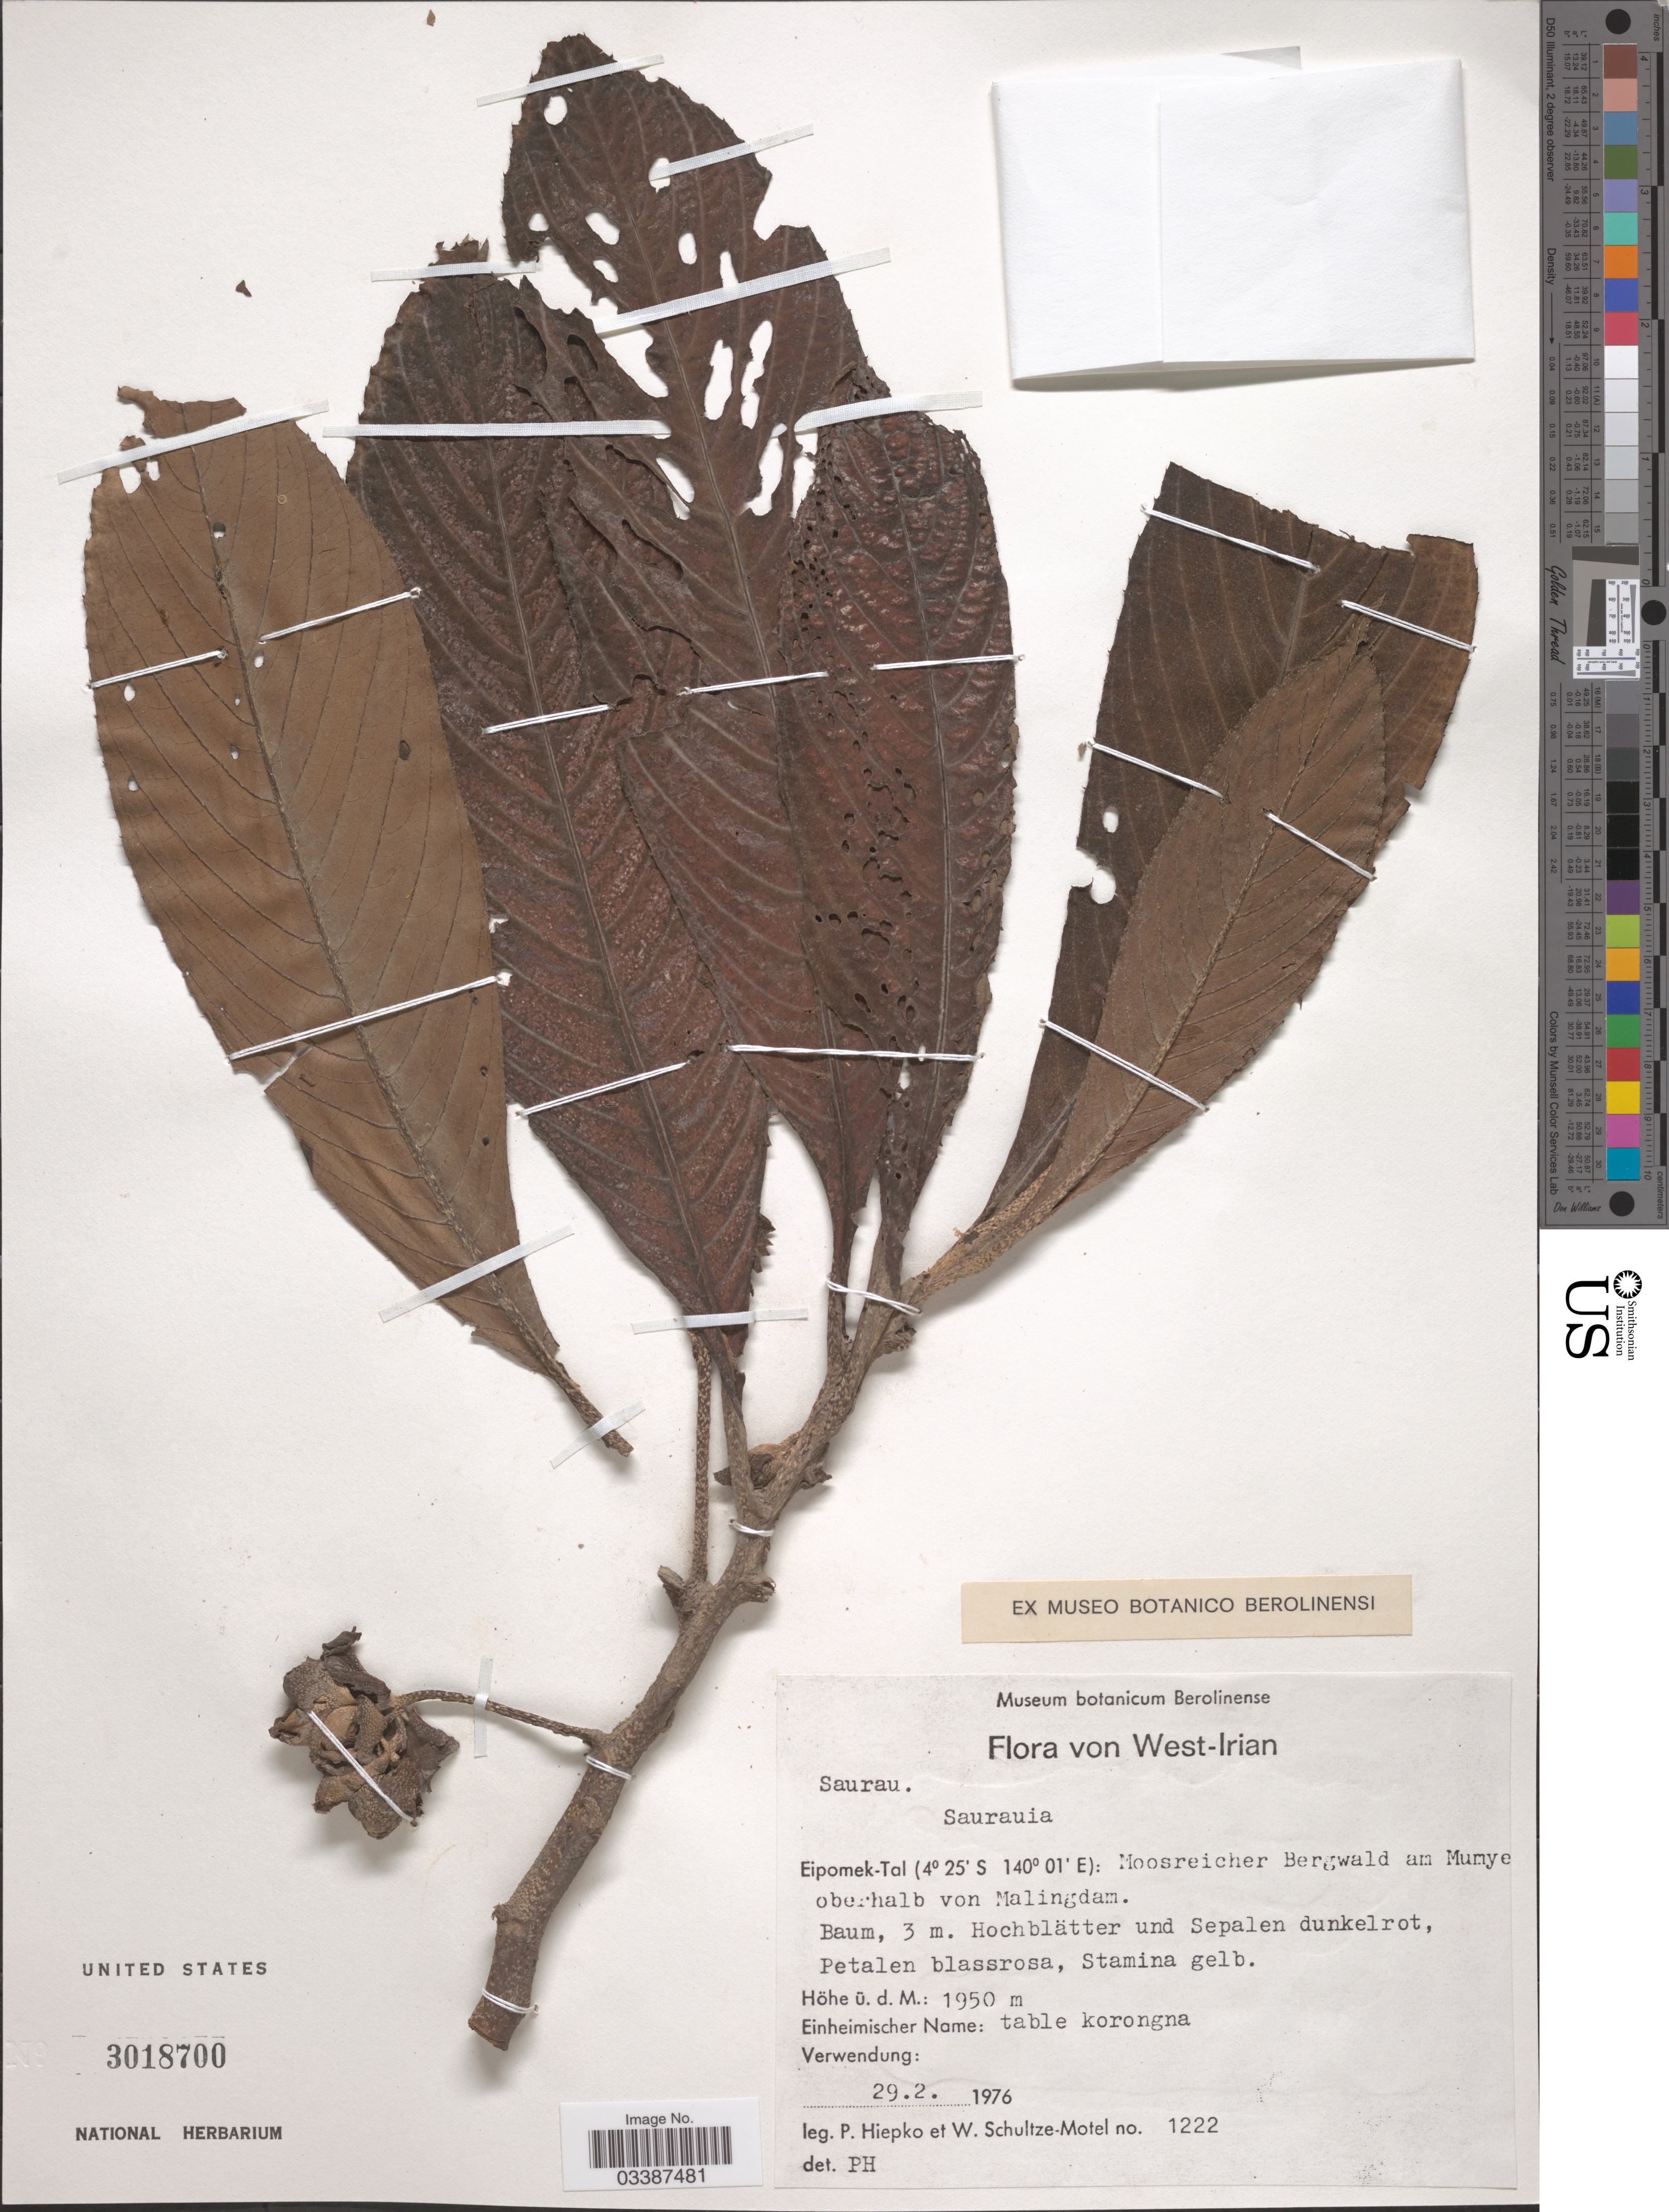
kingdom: Plantae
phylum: Tracheophyta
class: Magnoliopsida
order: Ericales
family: Actinidiaceae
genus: Saurauia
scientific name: Saurauia sp.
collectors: P. H. Hiepko & W. Schultze-Motel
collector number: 1222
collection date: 1976-02-29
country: Indonesia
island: New Guinea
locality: West-Irian. Eipomek-Tal: Moosreicher Bergwald am Mumye oberhalb von Malingdam.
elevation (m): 1950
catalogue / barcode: US 3018700